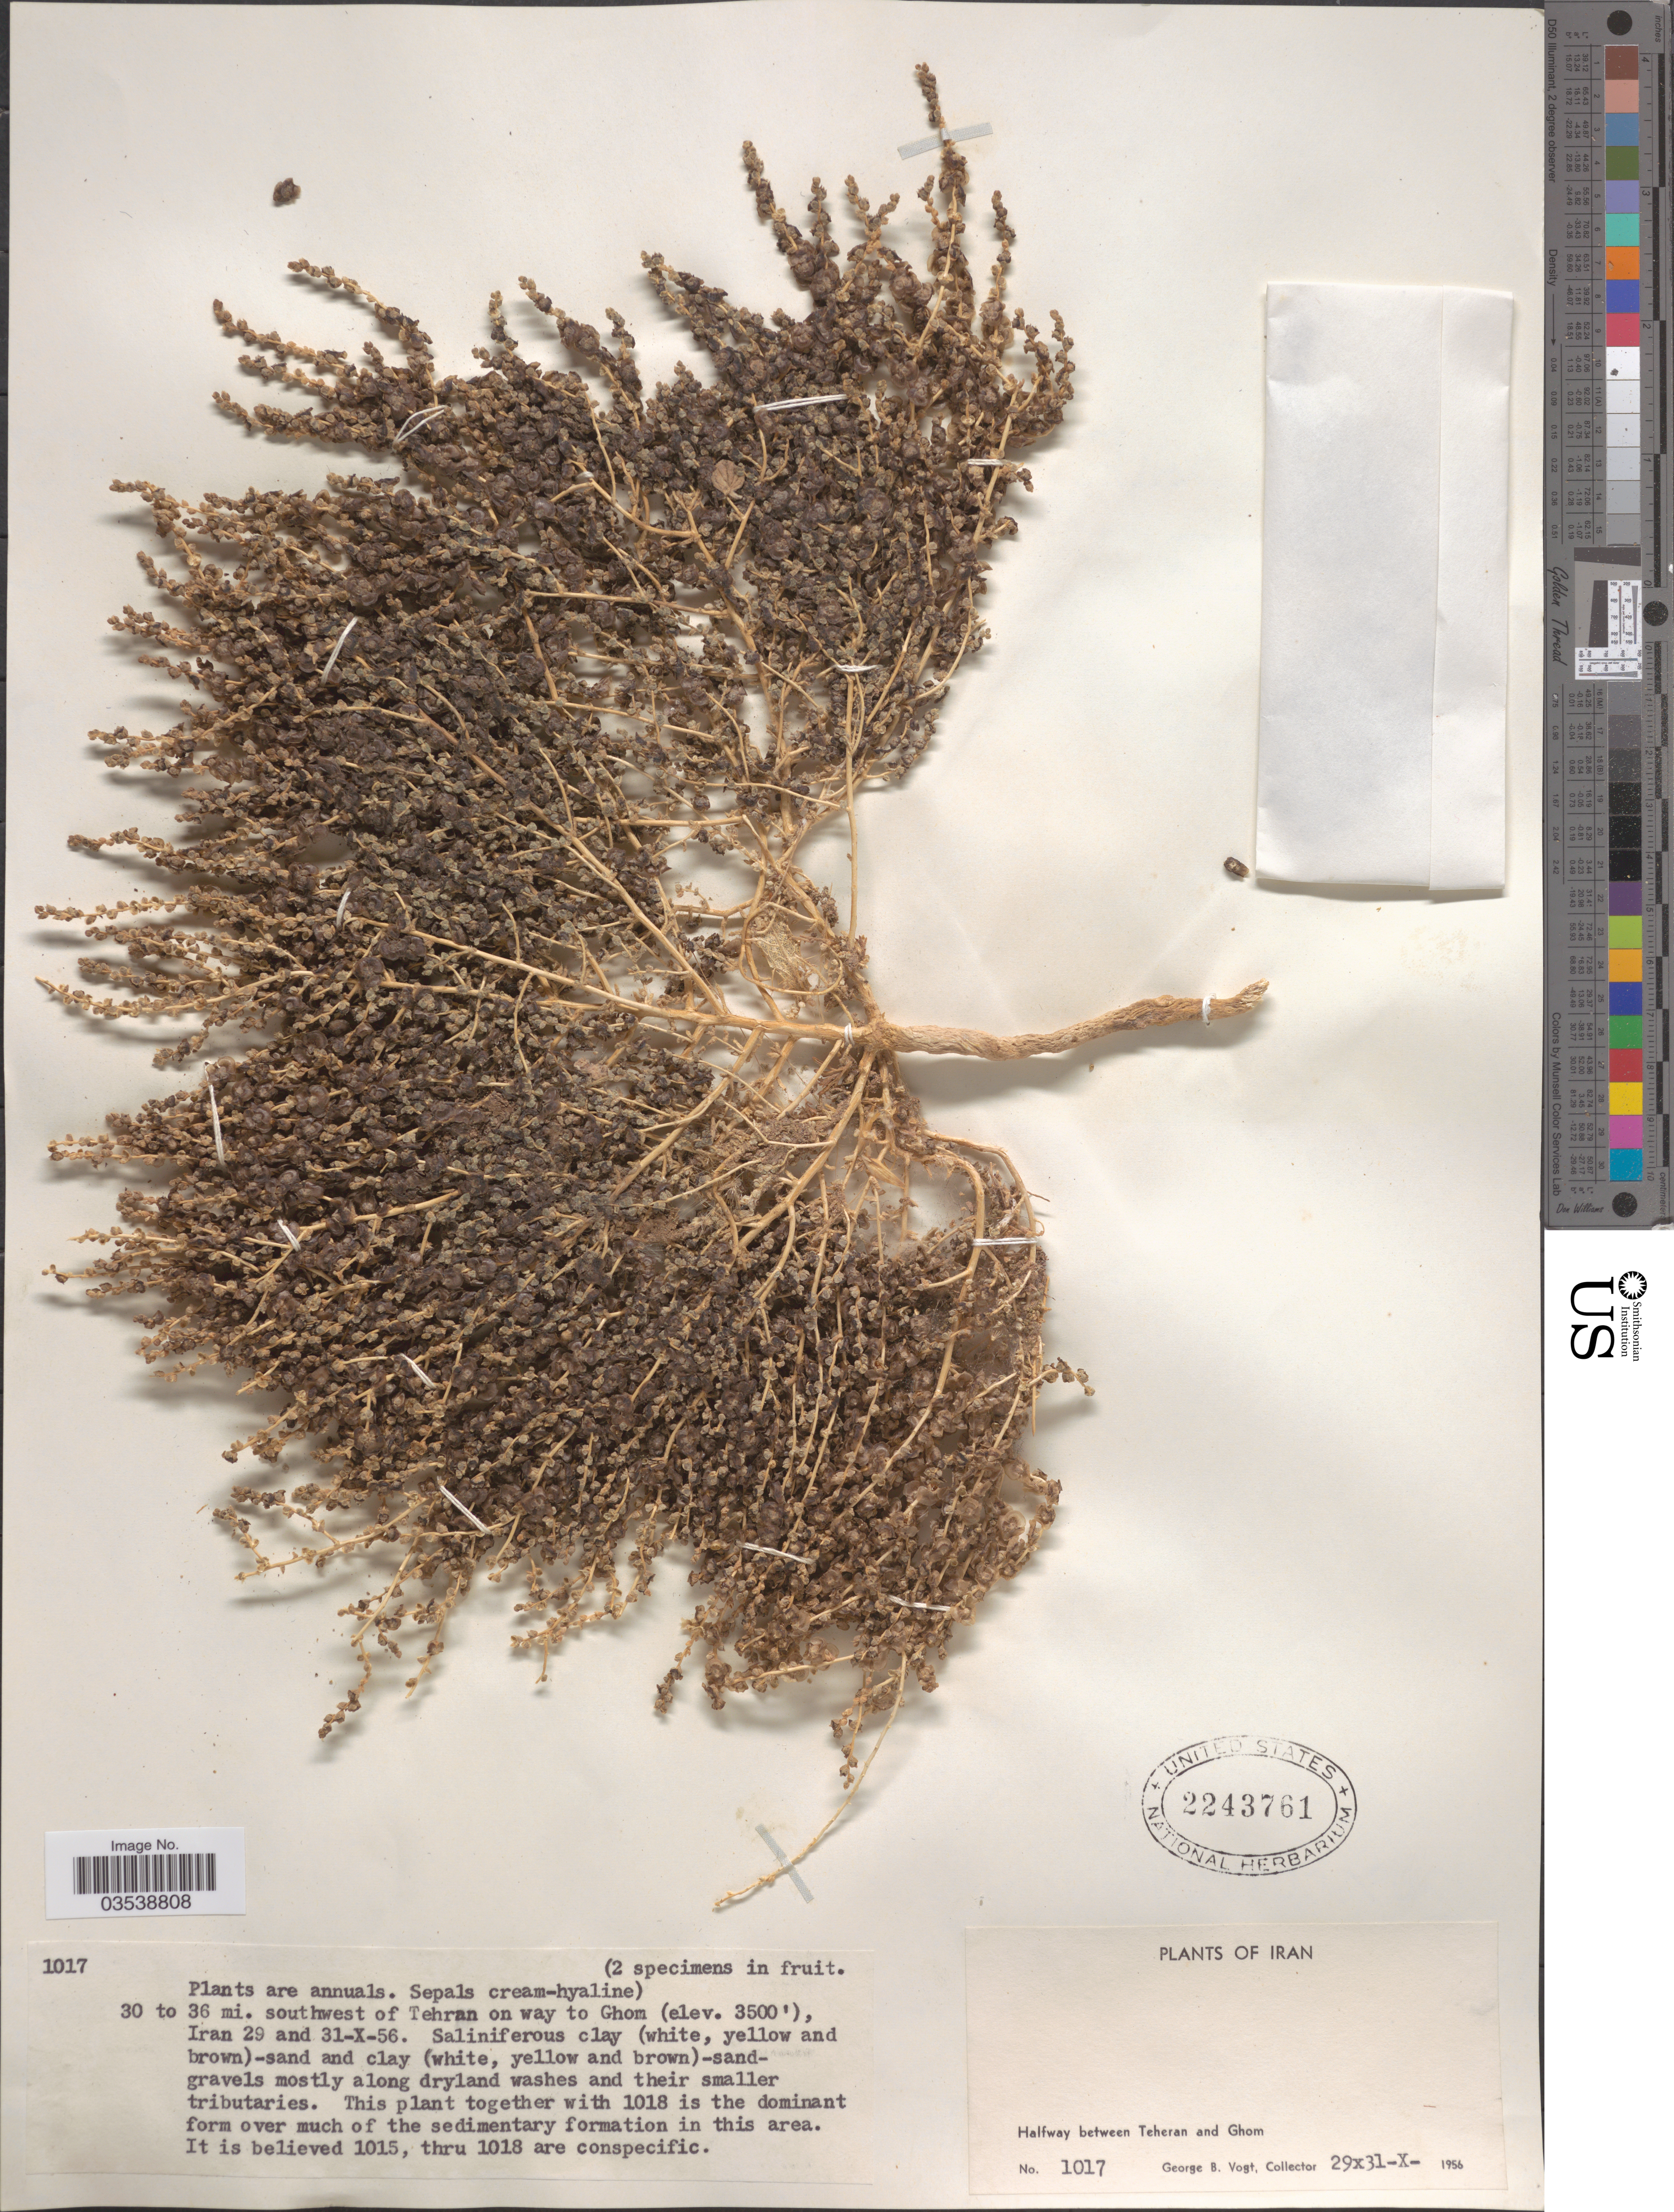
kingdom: Plantae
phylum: Tracheophyta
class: Magnoliopsida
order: Caryophyllales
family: Amaranthaceae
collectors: G. B. Vogt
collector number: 1017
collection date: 1956-10-29/1956-10-31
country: Iran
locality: Halfway between Teheran and Ghom. 30 to 36 mi. southwest of Tehran on way to Ghom.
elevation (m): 1067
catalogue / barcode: US 2243761